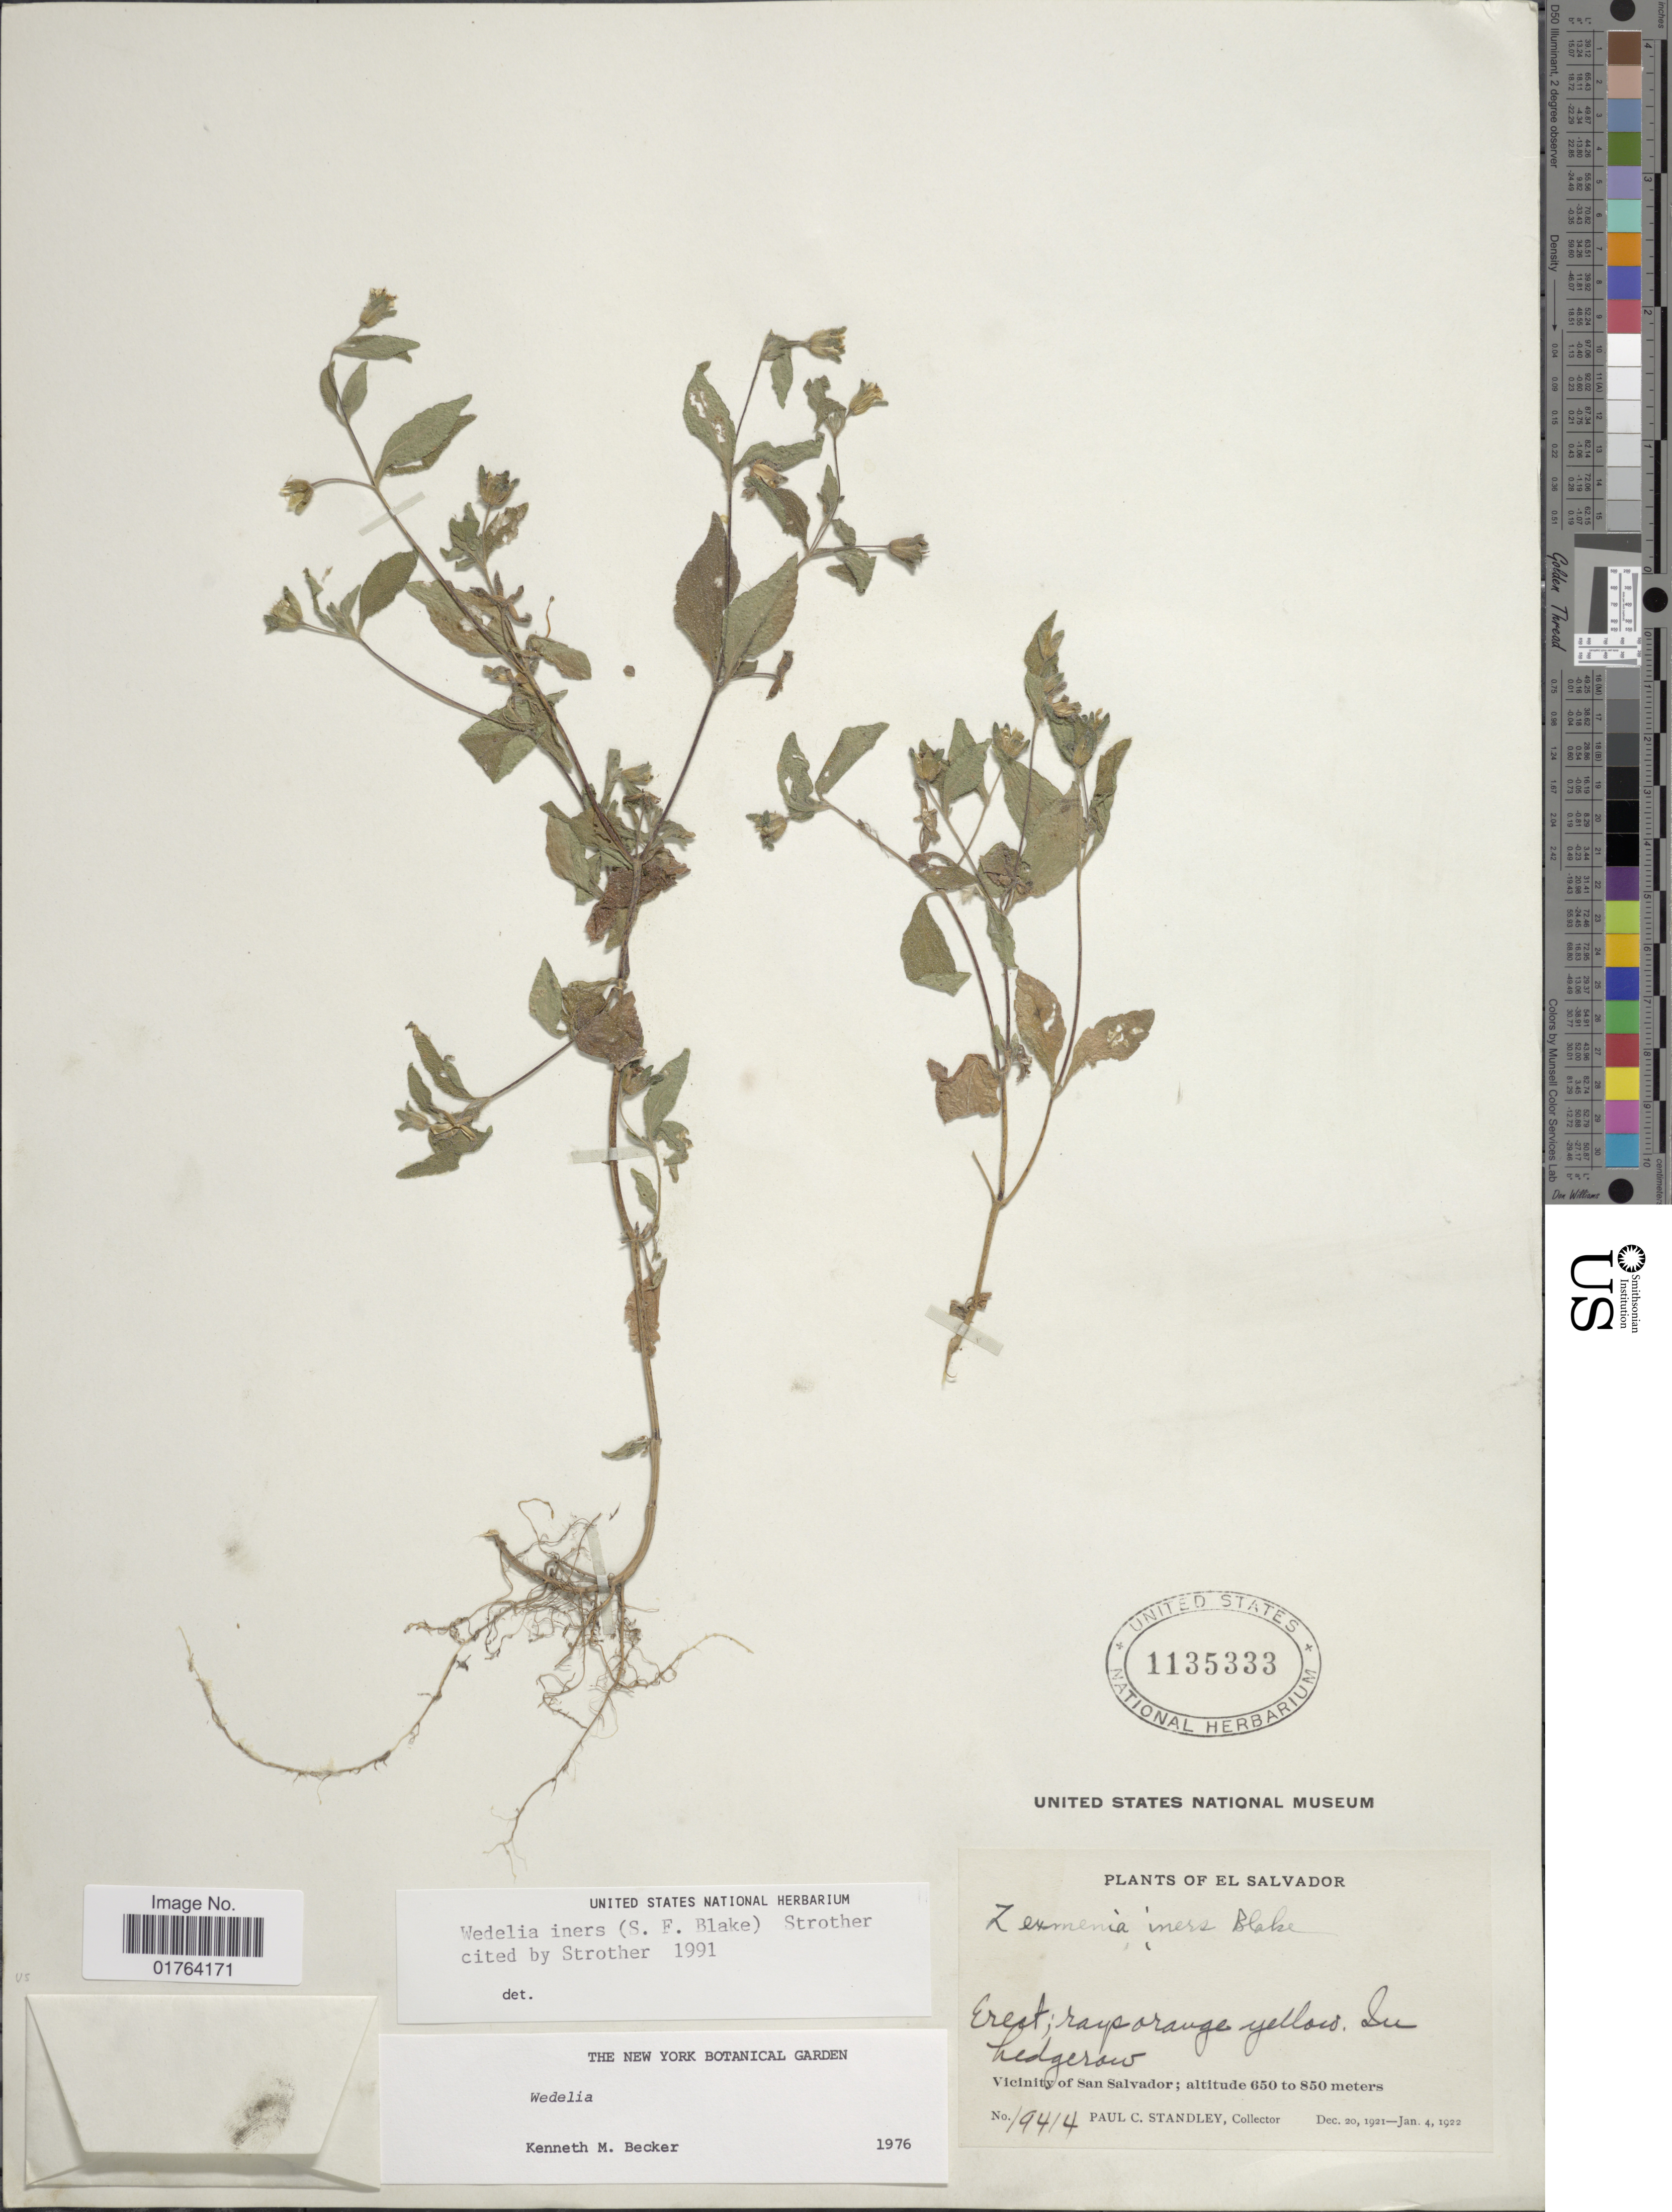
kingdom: Plantae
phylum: Tracheophyta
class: Magnoliopsida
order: Asterales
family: Asteraceae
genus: Wedelia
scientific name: Wedelia iners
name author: (S.F. Blake) Strother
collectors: P. C. Standley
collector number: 19414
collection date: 1921-12-20/1922-01-04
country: El Salvador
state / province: San Salvador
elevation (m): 650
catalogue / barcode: US 1135333